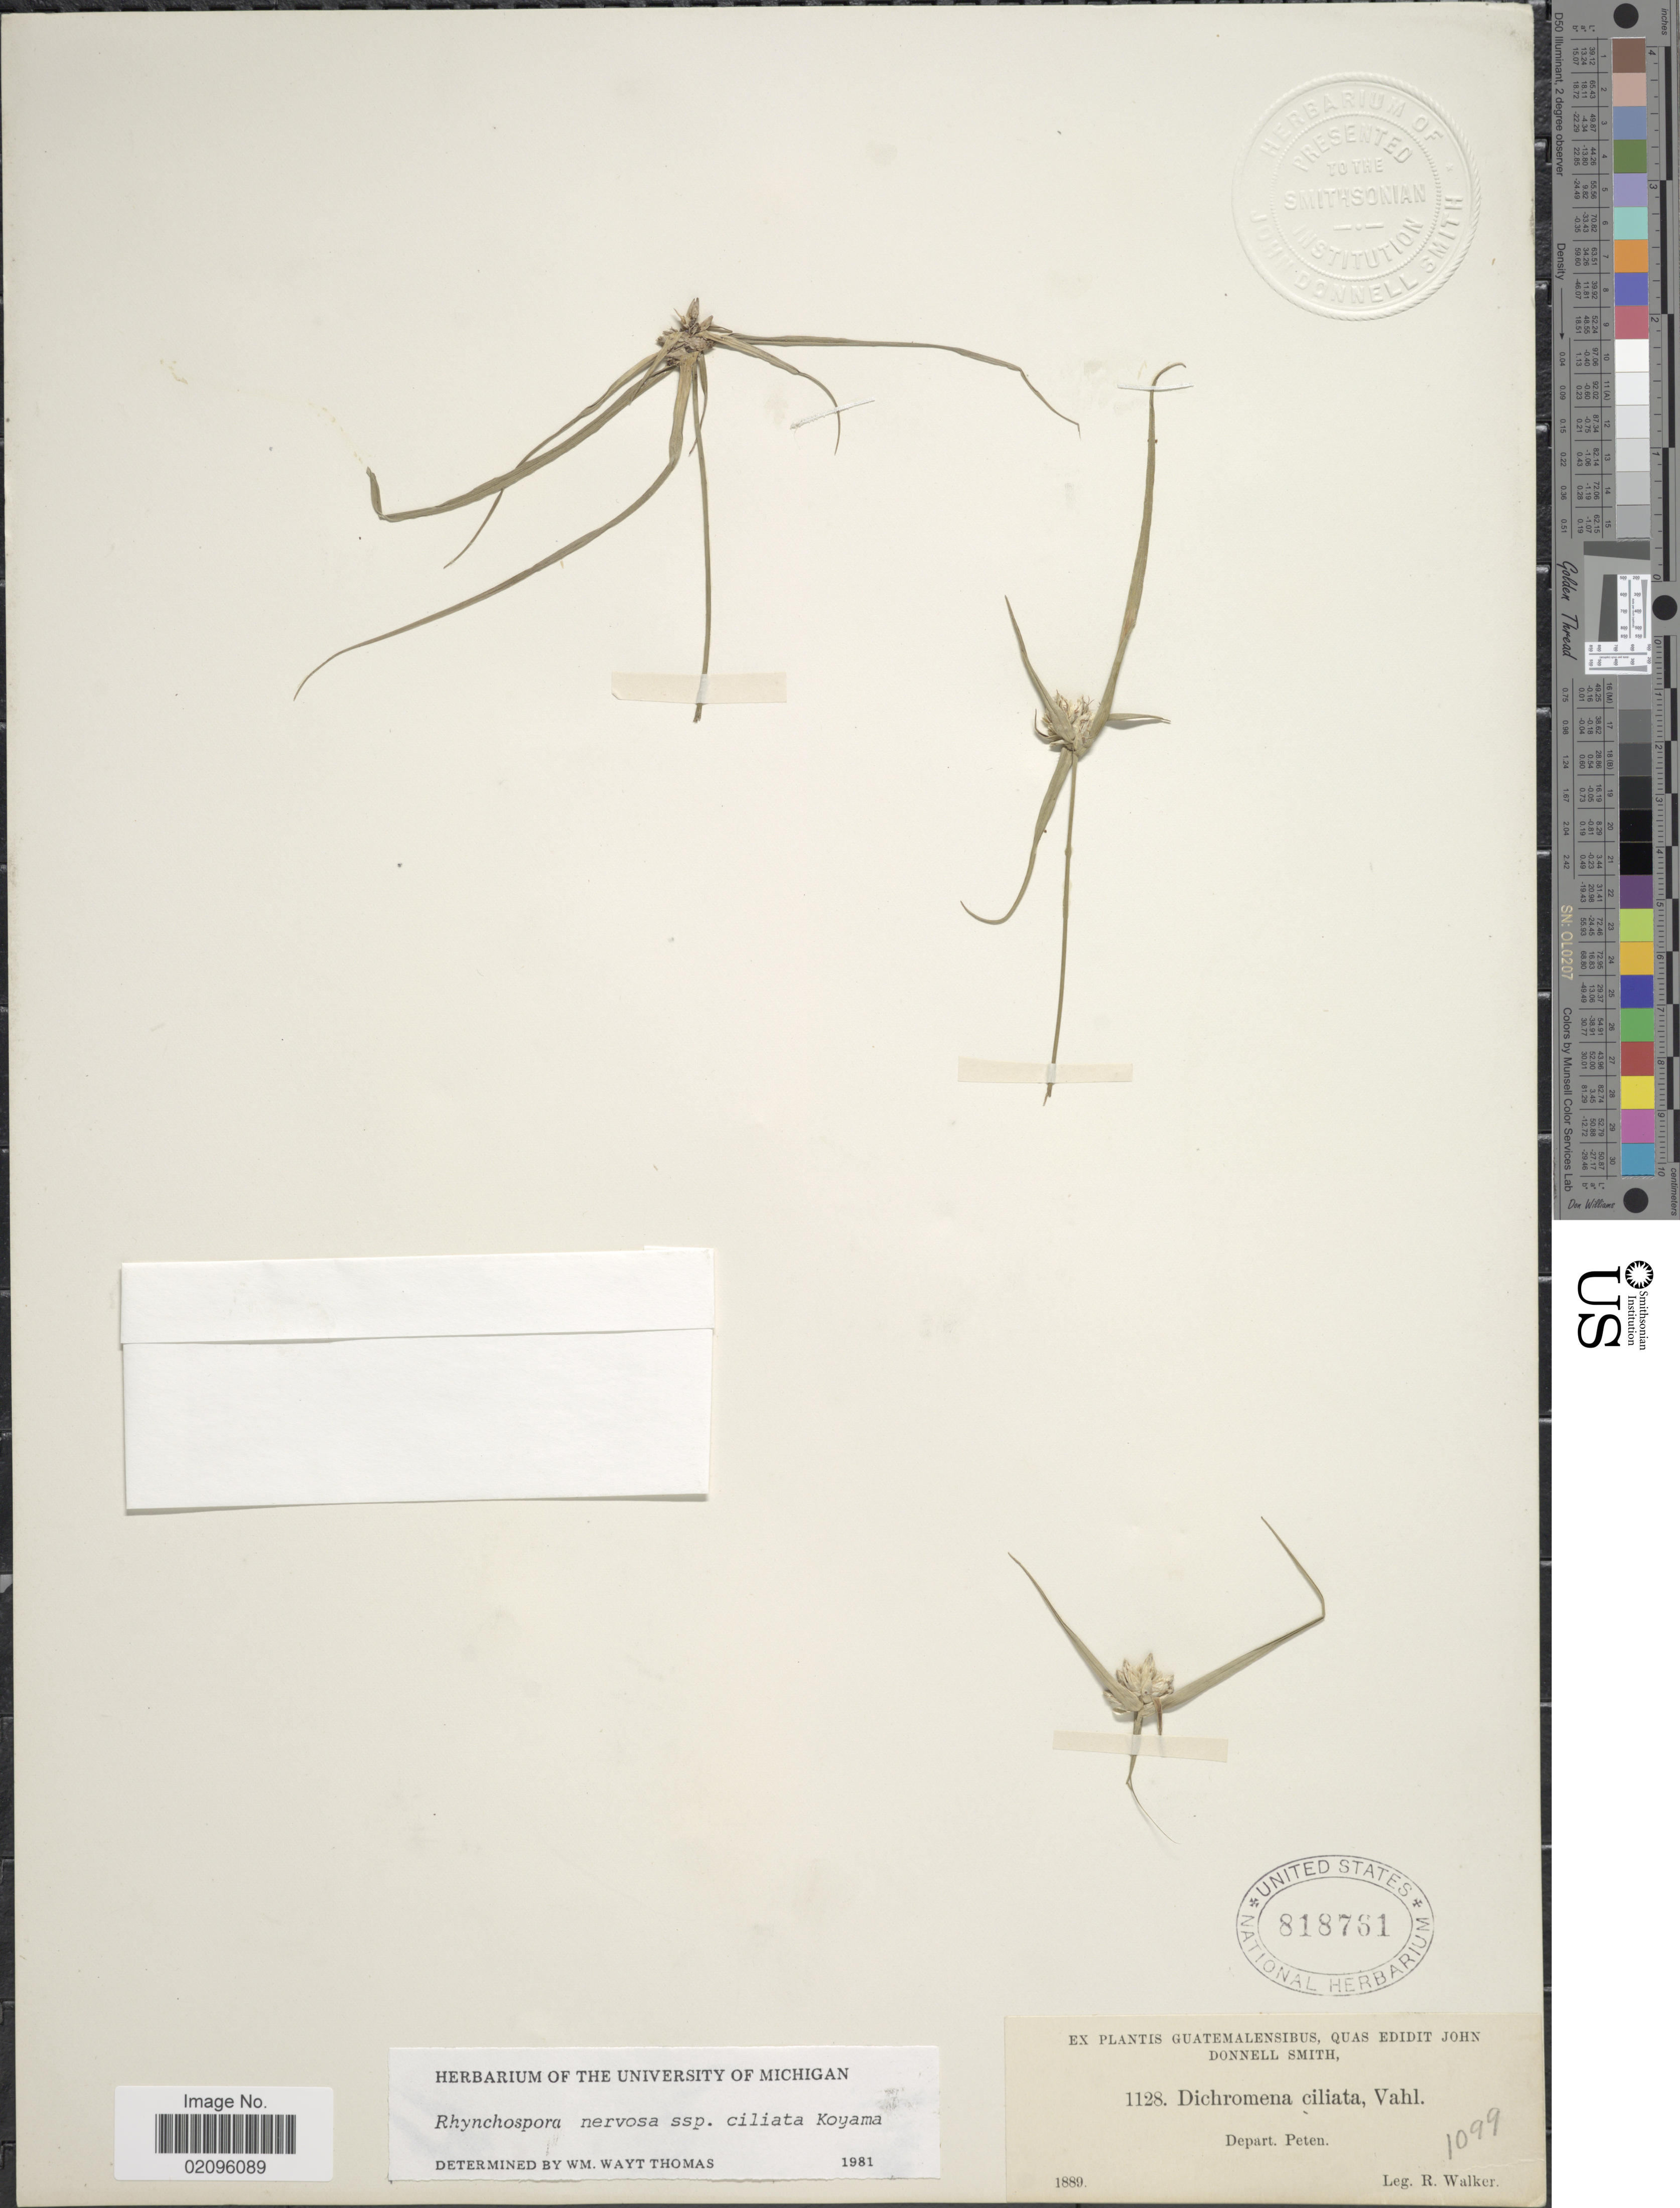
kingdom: Plantae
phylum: Tracheophyta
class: Liliopsida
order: Poales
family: Cyperaceae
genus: Rhynchospora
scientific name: Rhynchospora nervosa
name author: (Vahl) Boeckeler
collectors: R. Walker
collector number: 1128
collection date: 1889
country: Guatemala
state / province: El Petén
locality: Depart. Peten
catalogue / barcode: US 818761